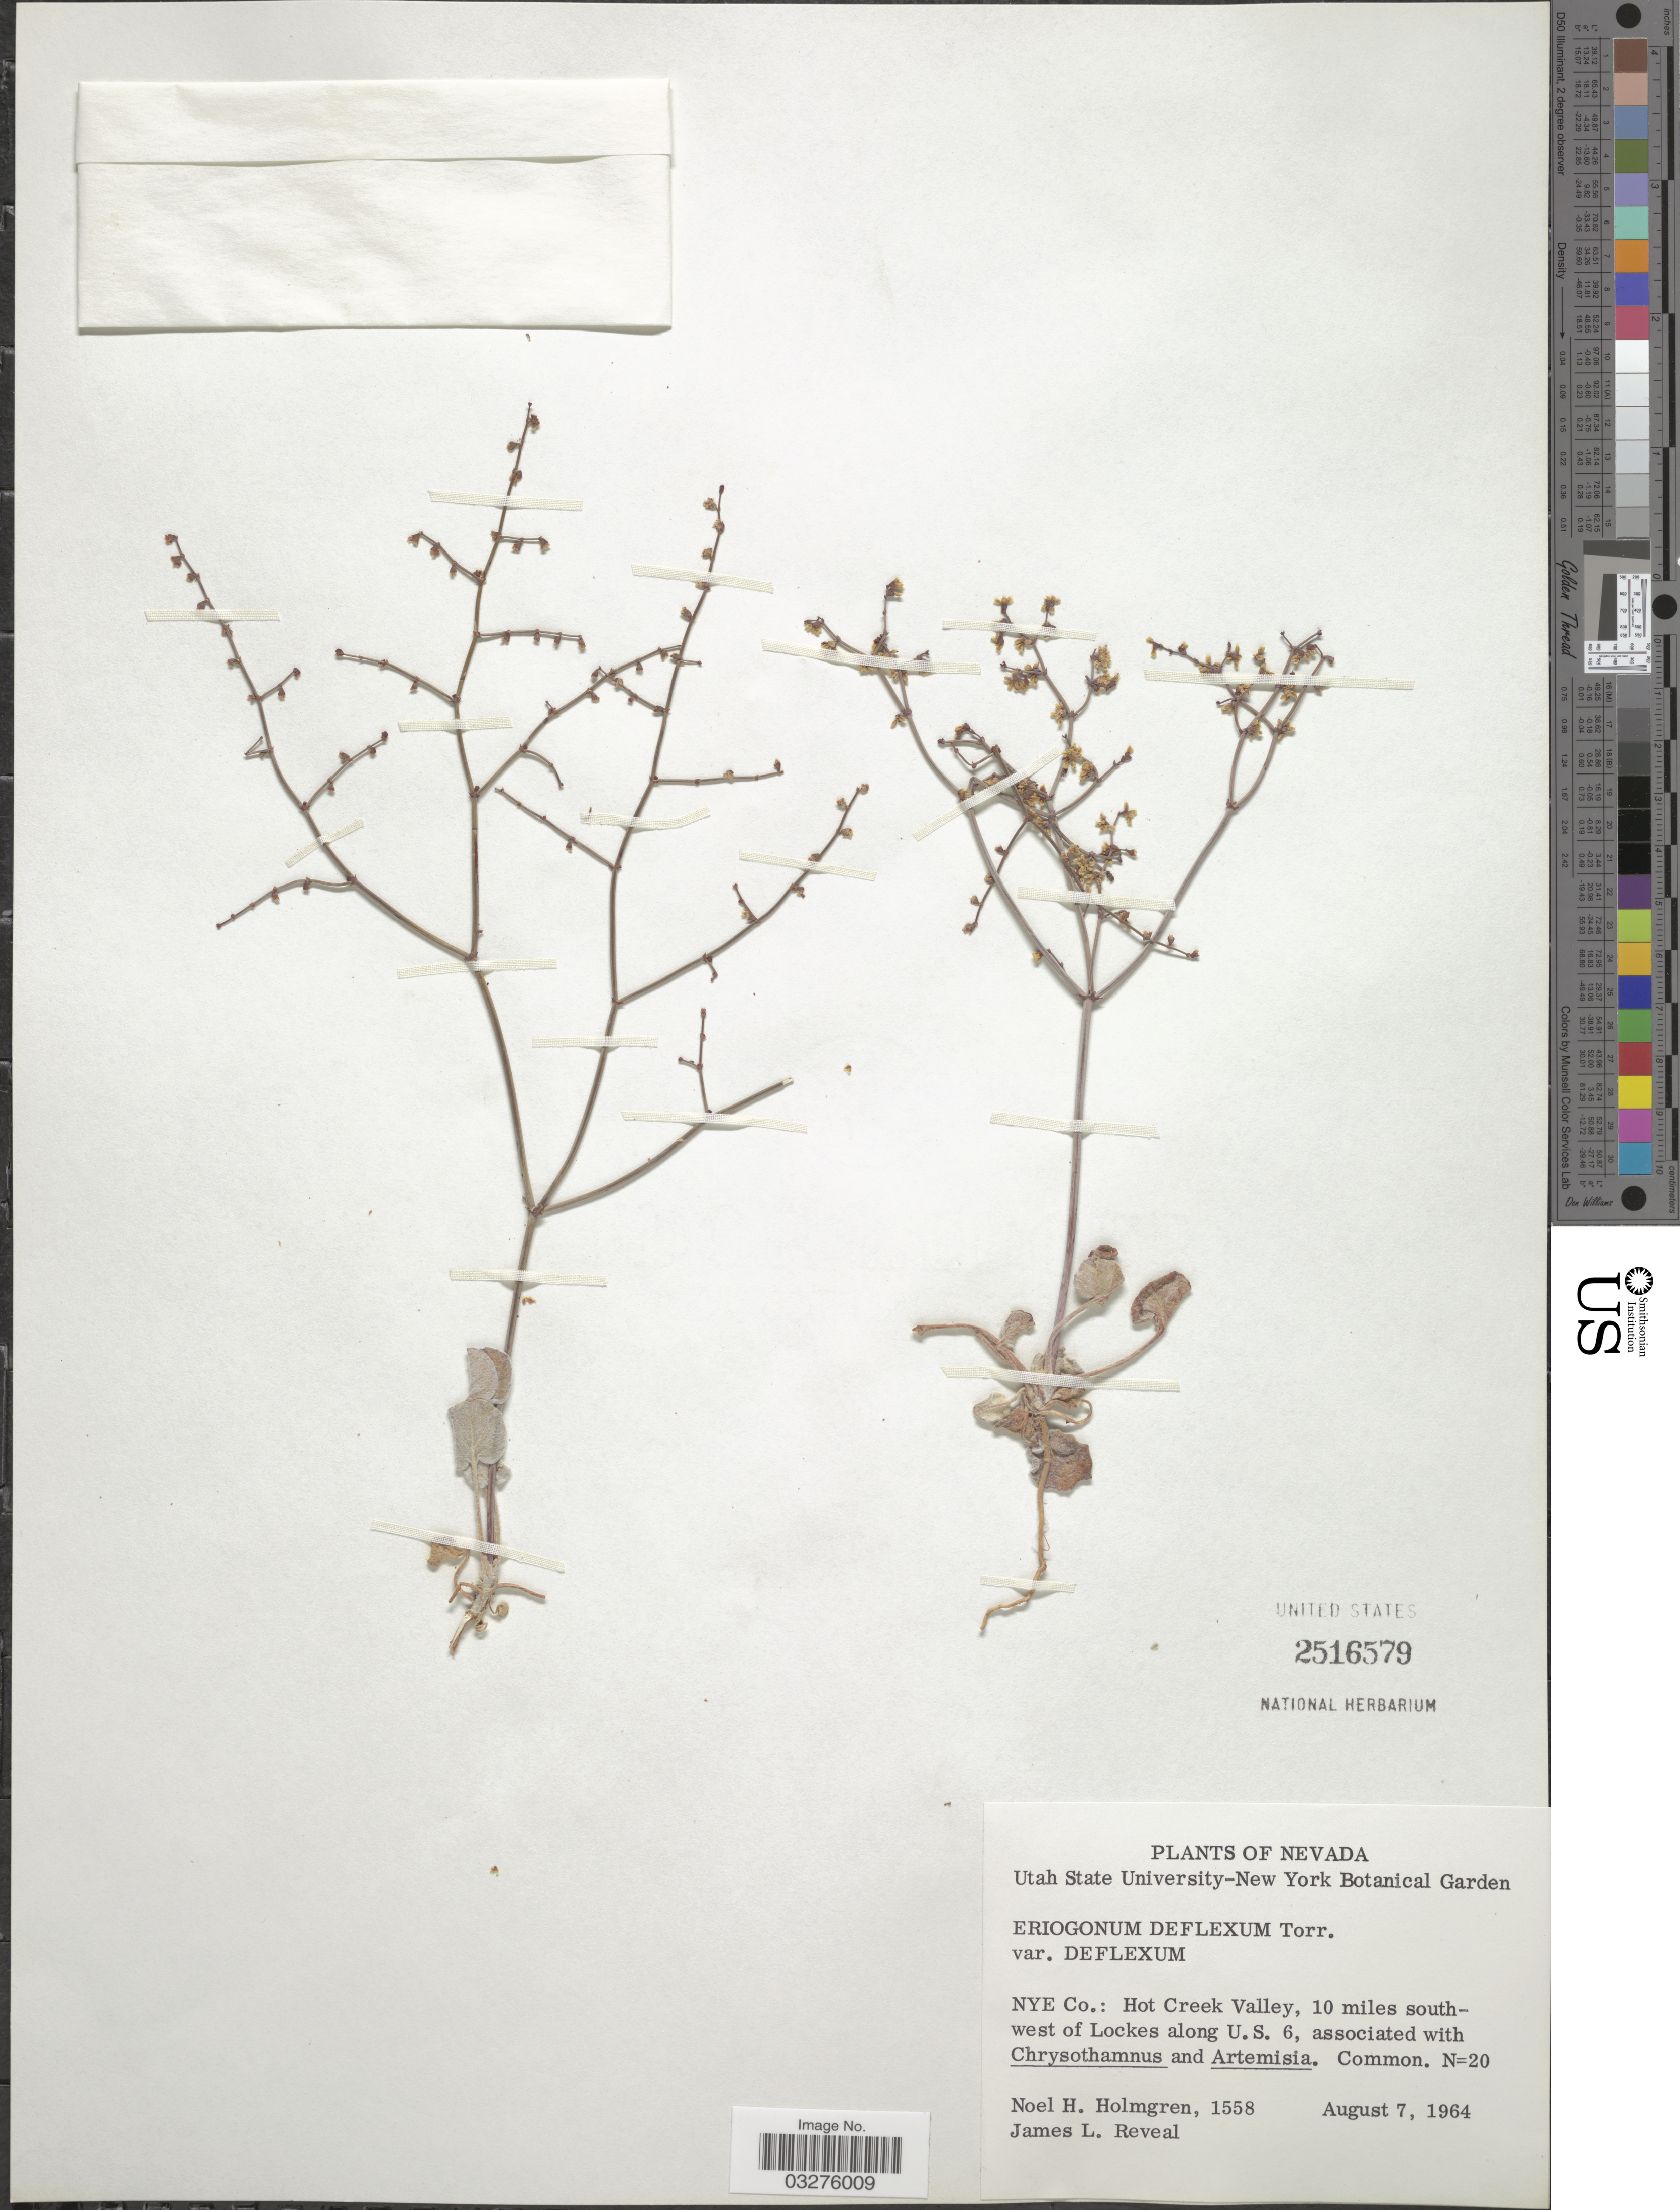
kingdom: Plantae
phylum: Tracheophyta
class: Magnoliopsida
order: Caryophyllales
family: Polygonaceae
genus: Eriogonum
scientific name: Eriogonum deflexum var. nevadense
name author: Reveal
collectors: N. H. Holmgren & J. L. Reveal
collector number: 1558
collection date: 1964-08-07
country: United States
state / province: Nevada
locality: Nye Co.: Hot Creek Valley, 10 miles south-west of Lockes along U.S. 6.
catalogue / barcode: US 2516579